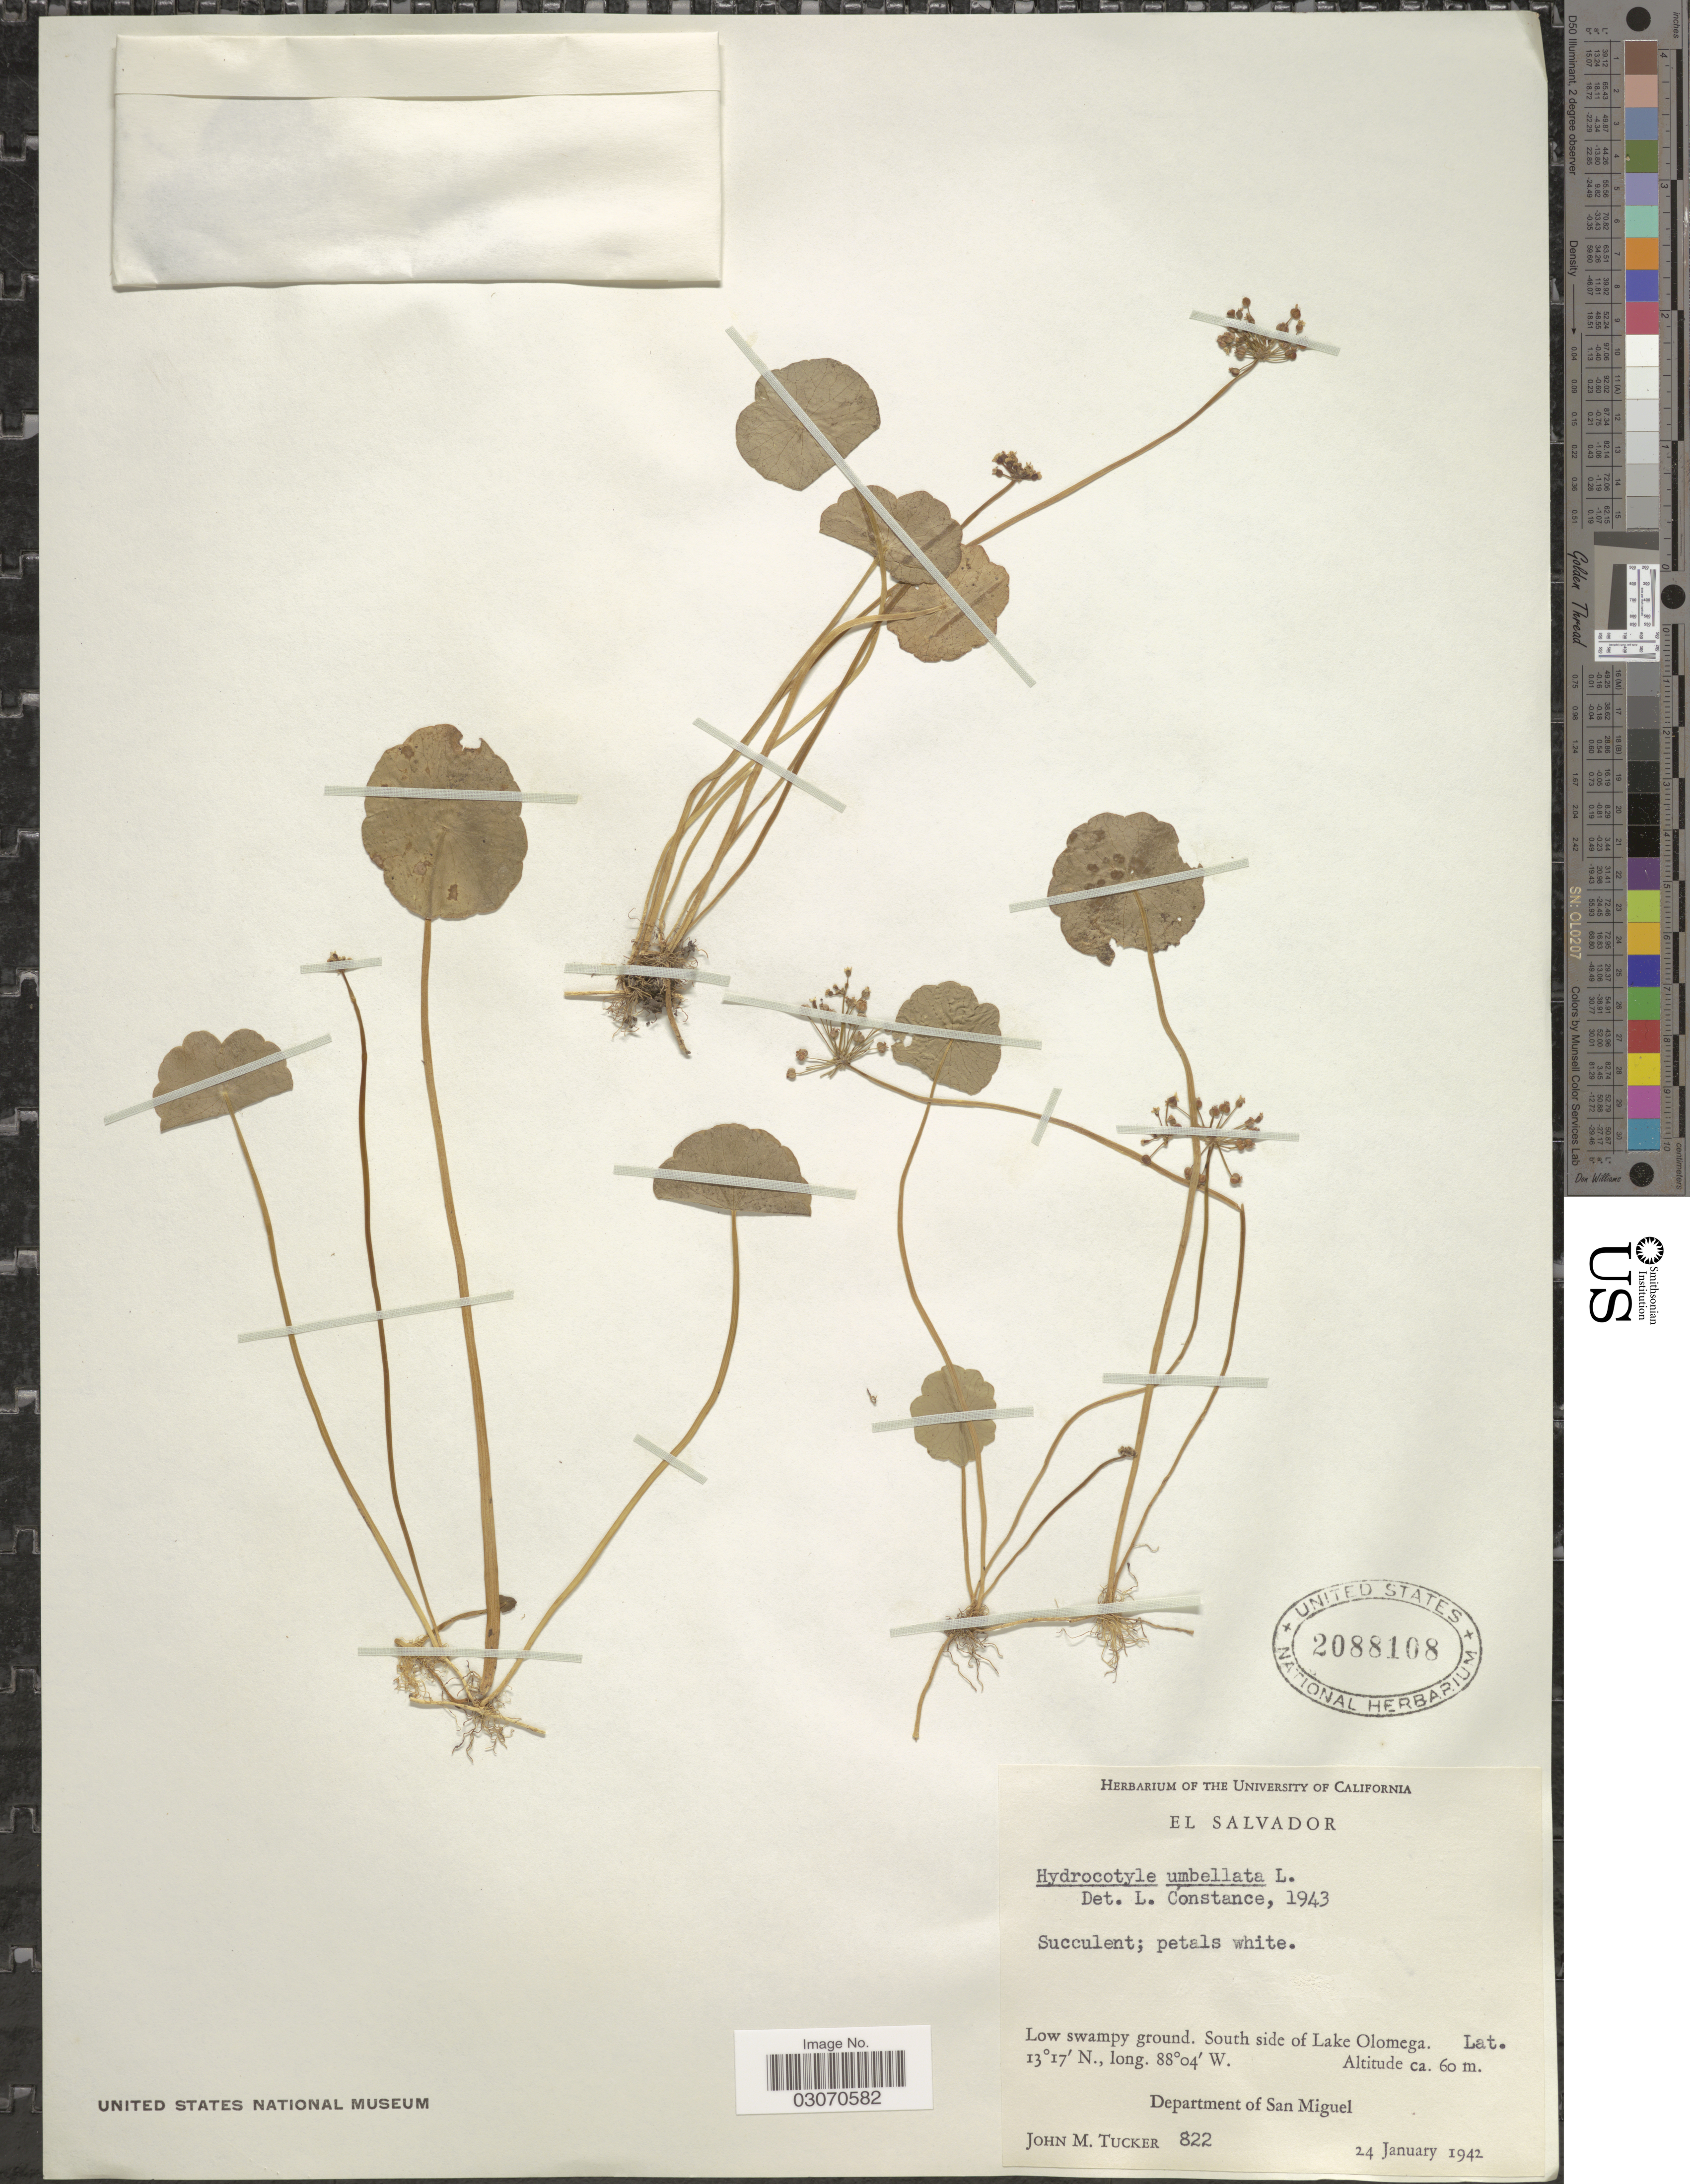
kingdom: Plantae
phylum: Tracheophyta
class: Magnoliopsida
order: Apiales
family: Araliaceae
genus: Hydrocotyle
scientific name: Hydrocotyle umbellata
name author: L.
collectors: J. M. Tucker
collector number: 822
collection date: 1942-01-24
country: El Salvador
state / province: San Miguel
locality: Low swampy ground. South side of Lake Olomega, Department of San Miguel.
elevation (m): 60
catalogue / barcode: US 2088108